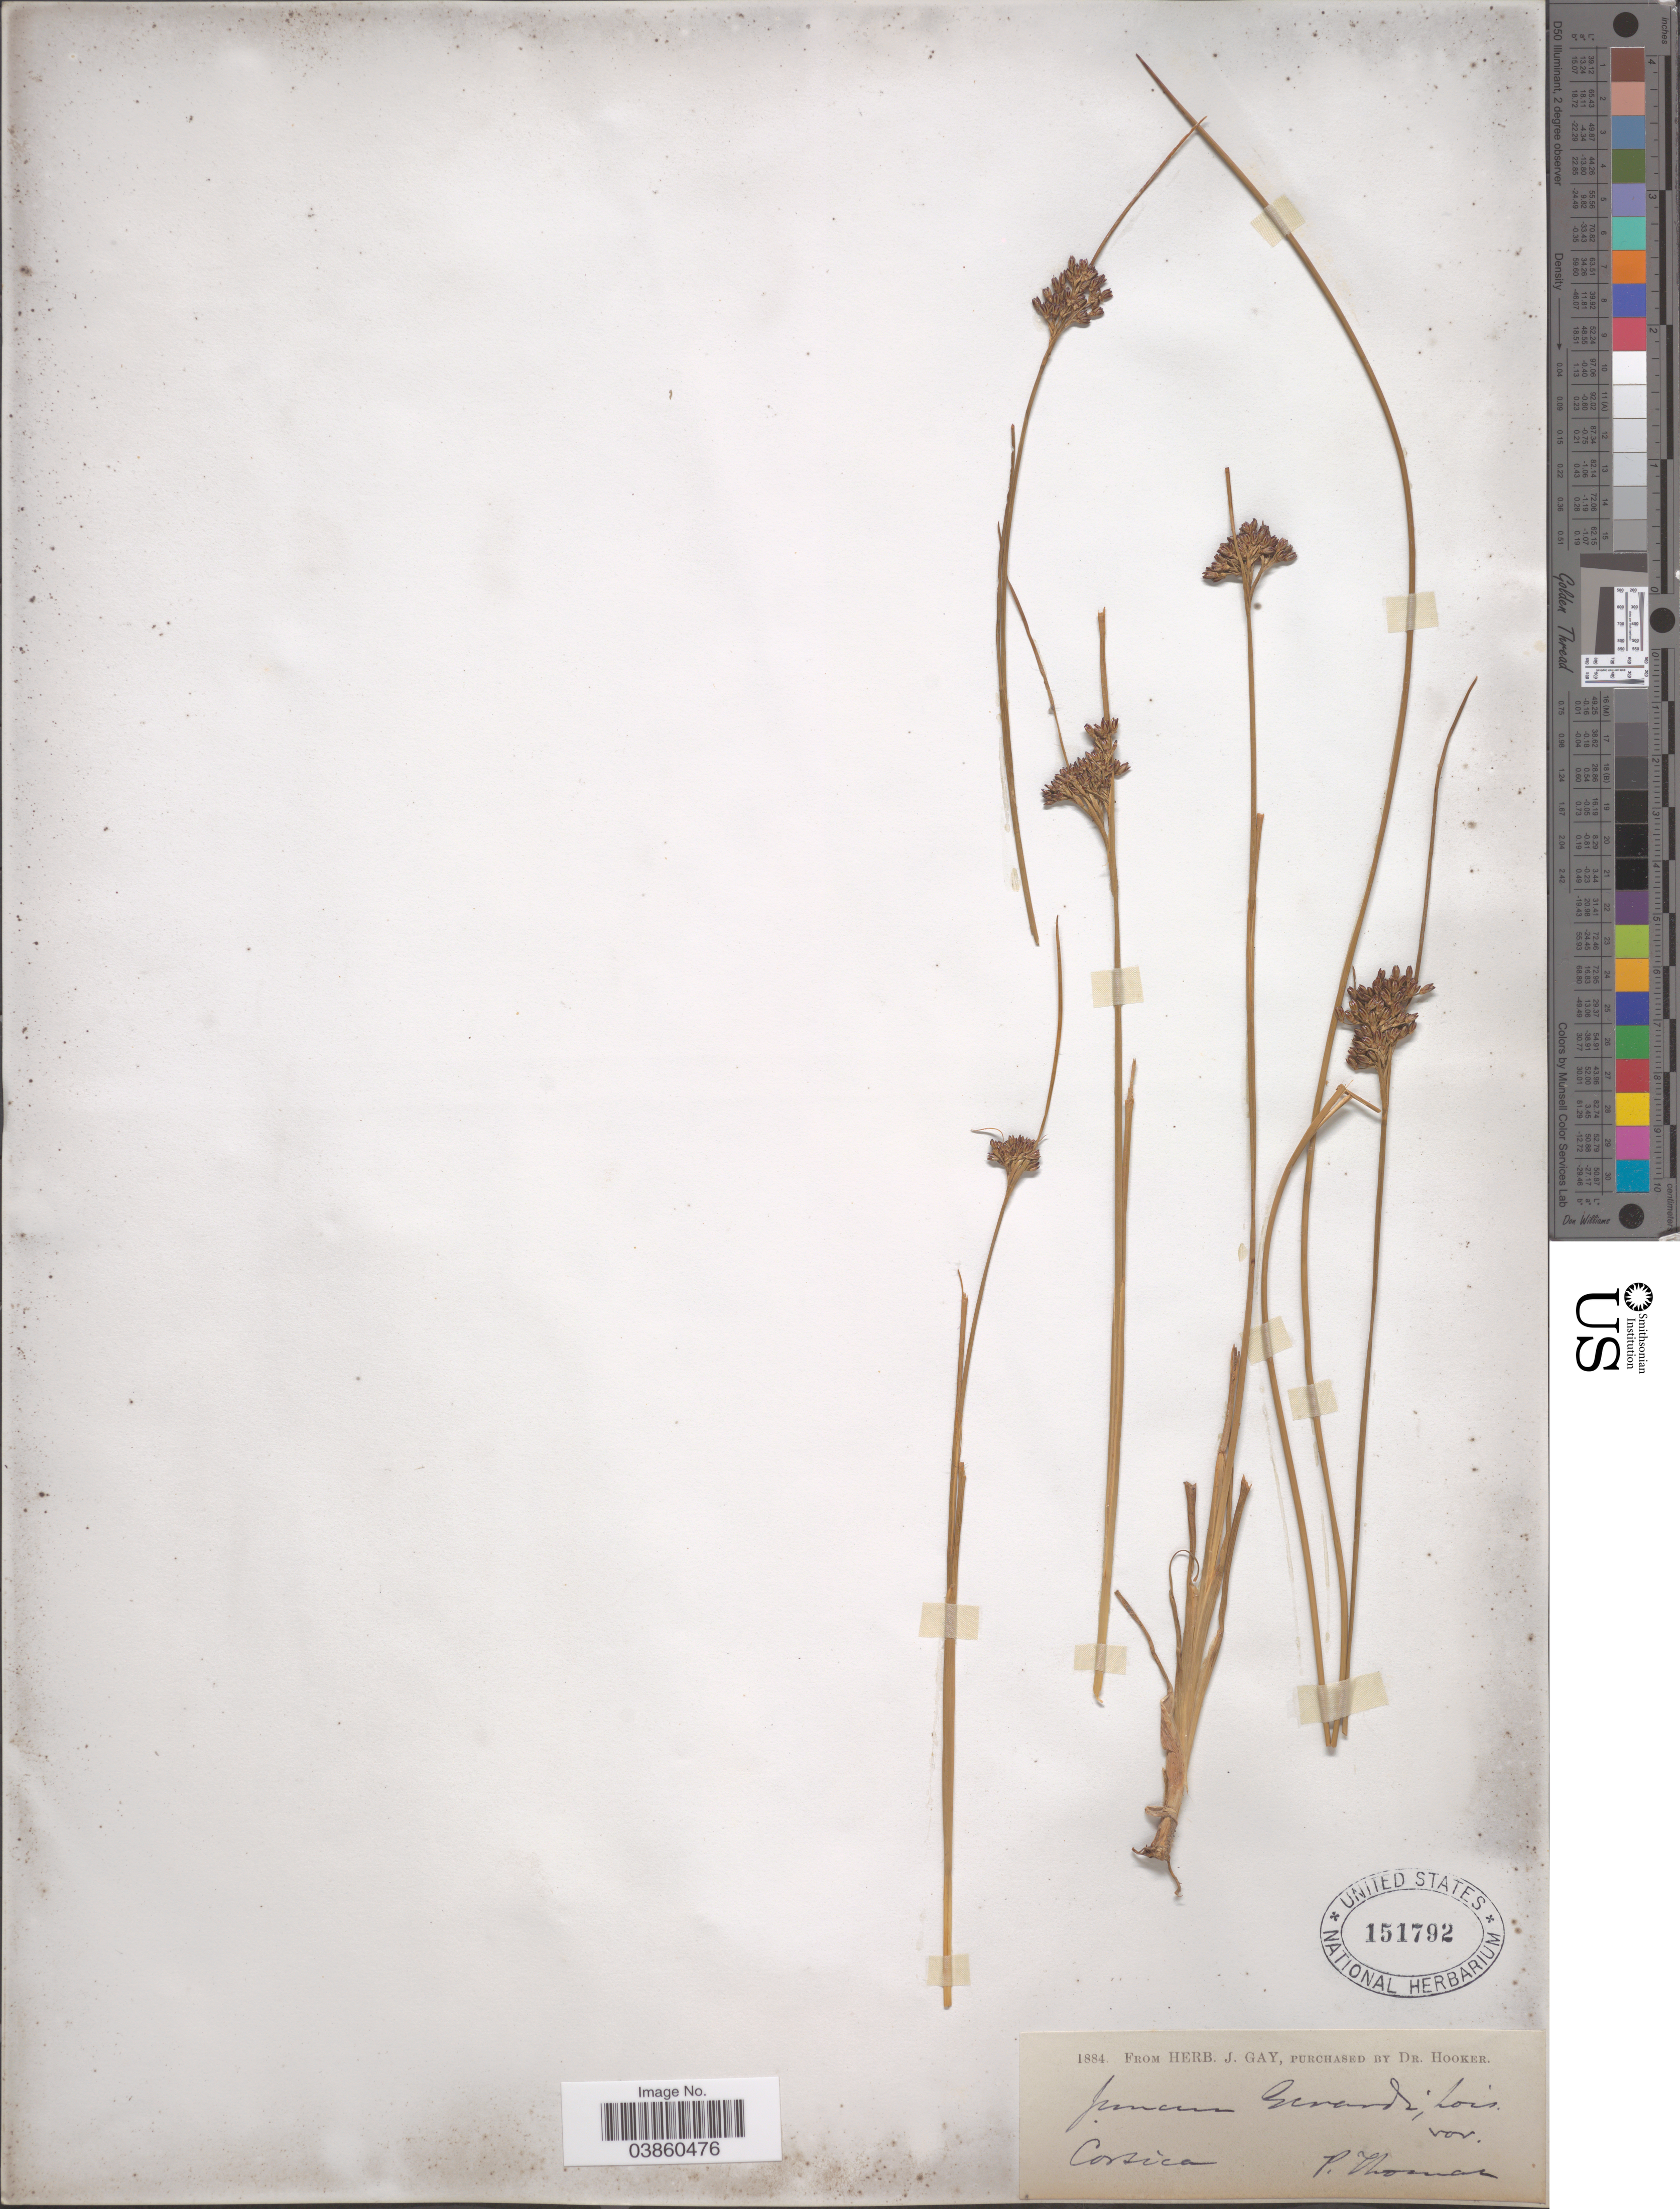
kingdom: Plantae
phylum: Tracheophyta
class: Liliopsida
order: Poales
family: Juncaceae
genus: Juncus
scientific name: Juncus gerardi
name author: Loisel.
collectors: P. Thomas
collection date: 1884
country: France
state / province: Corsica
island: Corse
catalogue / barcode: US 151792